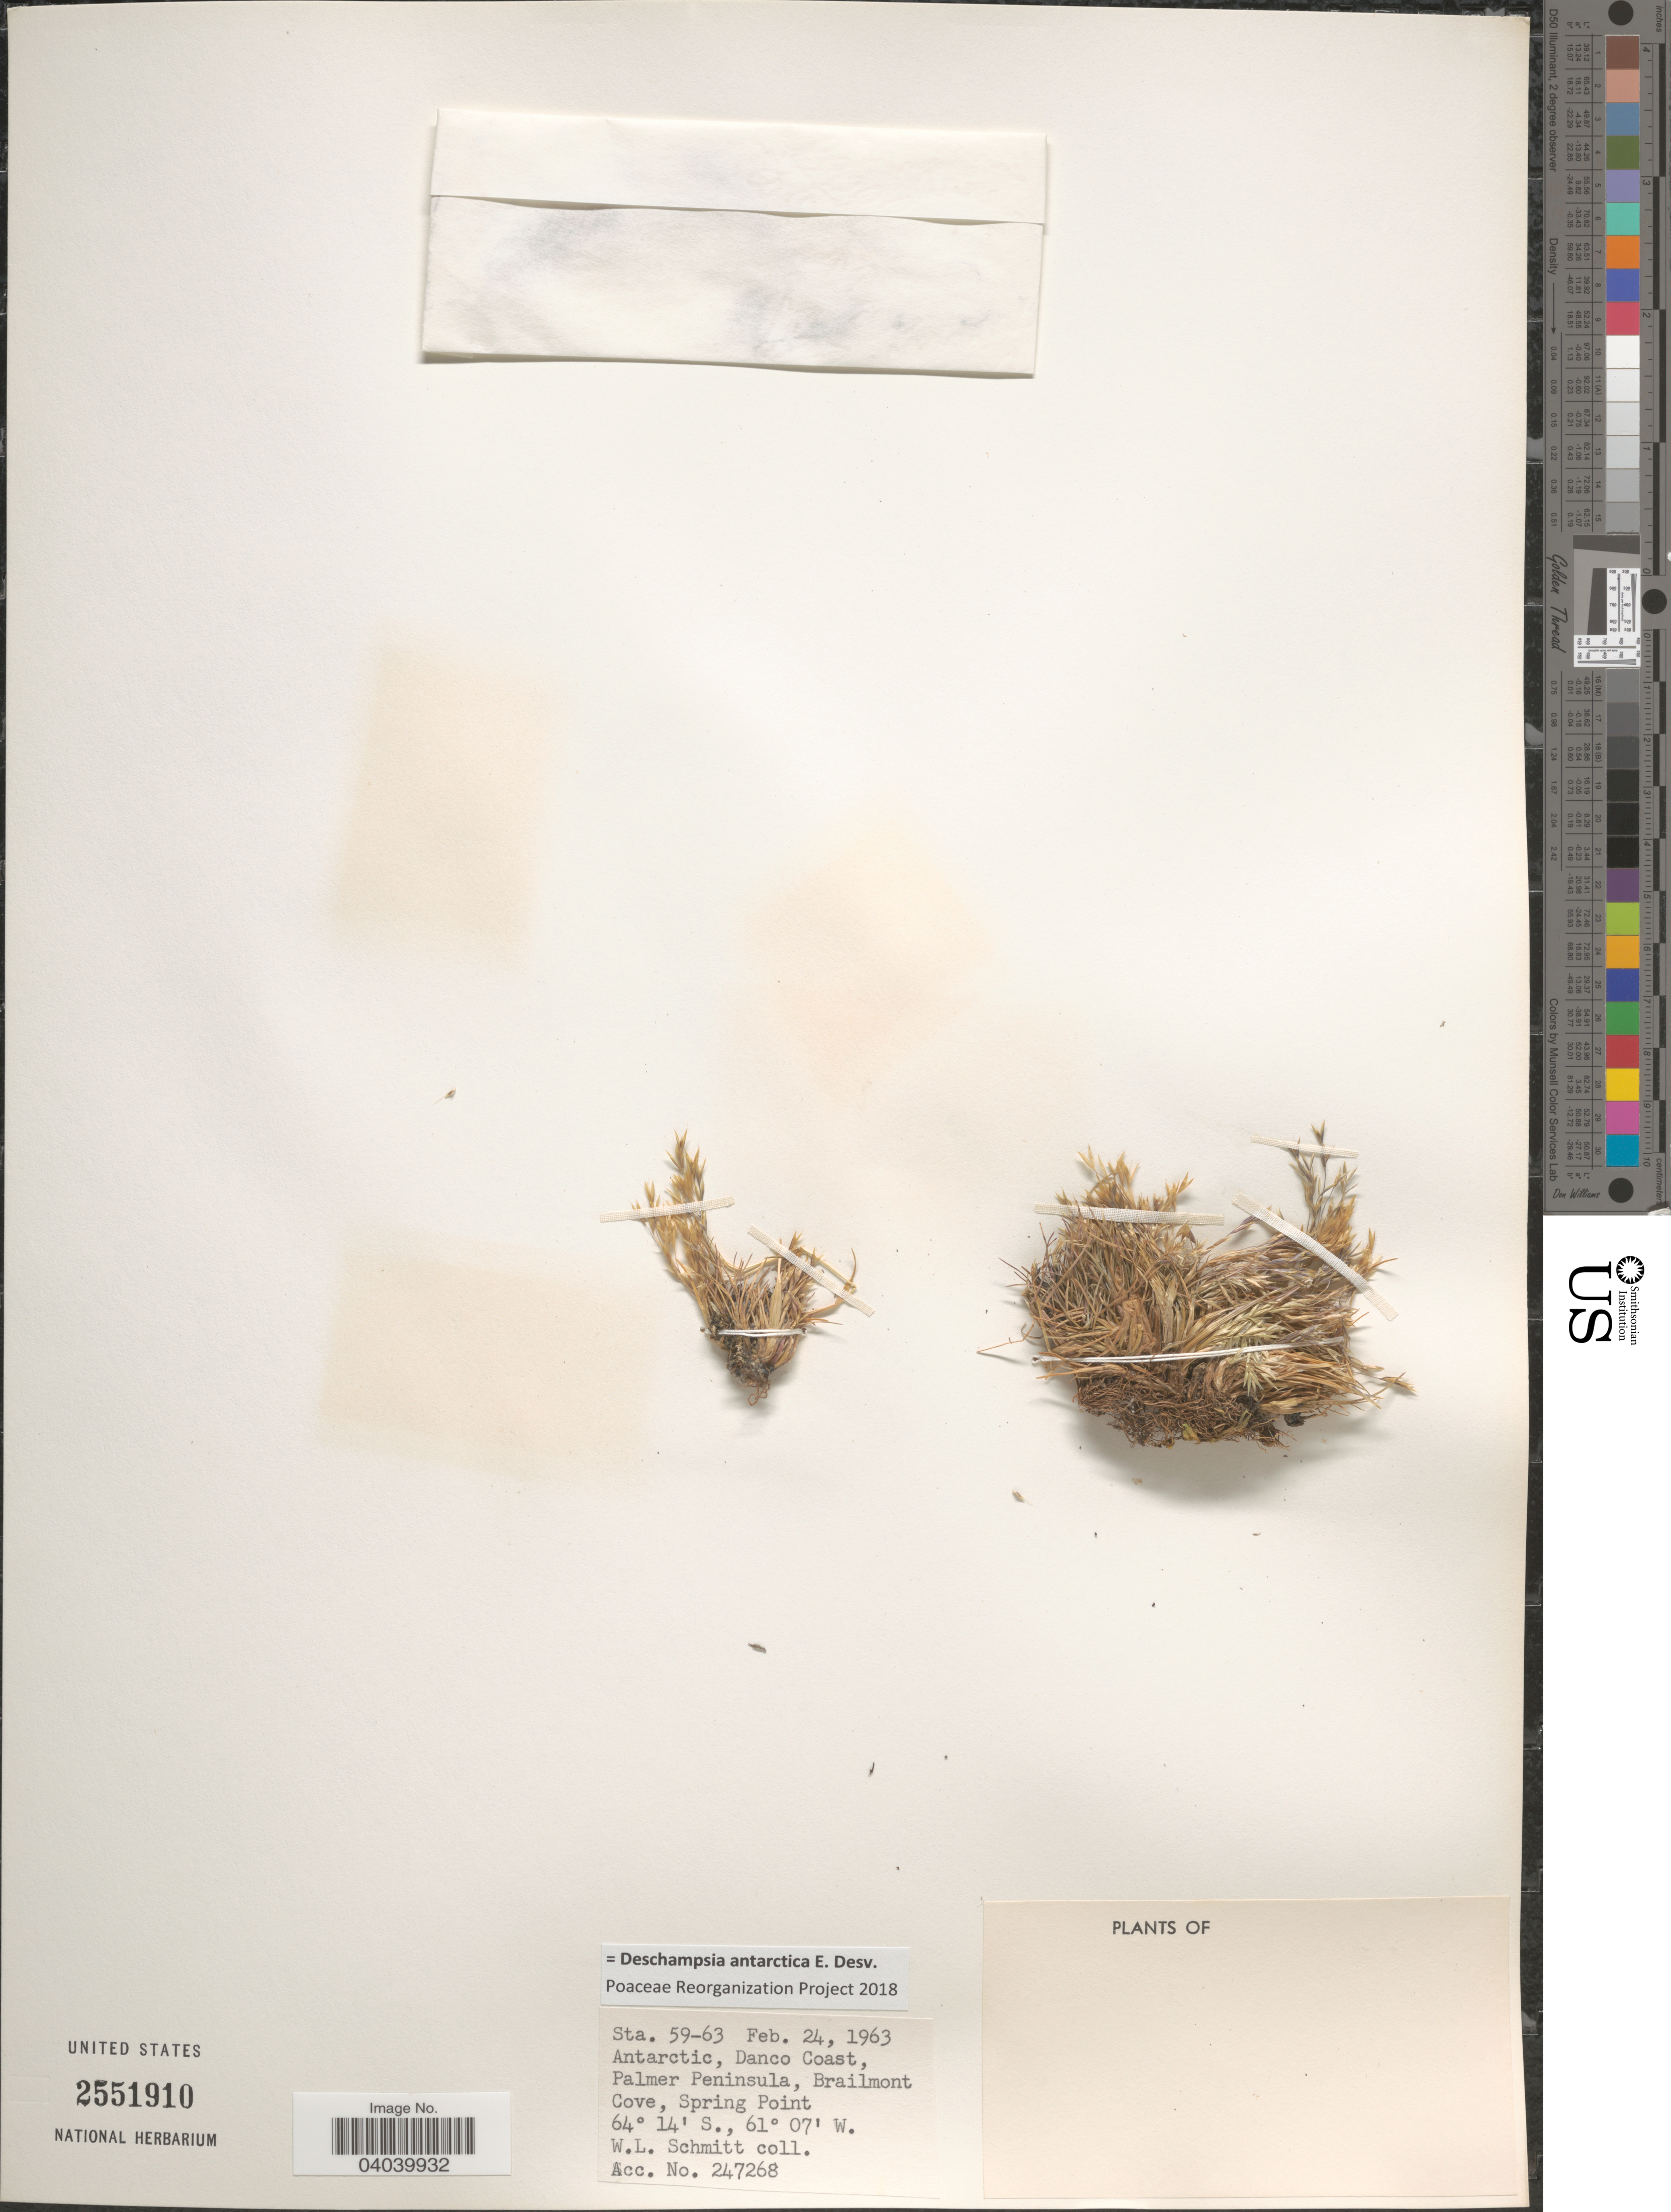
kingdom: Plantae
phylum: Tracheophyta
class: Liliopsida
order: Poales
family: Poaceae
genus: Deschampsia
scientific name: Deschampsia antarctica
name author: É. Desv.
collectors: W. L. Schmitt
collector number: Sta. 59-63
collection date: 1963-02-24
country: Antarctica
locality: Antarctic, Danco Coast, Palmer Peninsula, Brailmont Cove, Spring Point.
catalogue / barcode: US 2551910